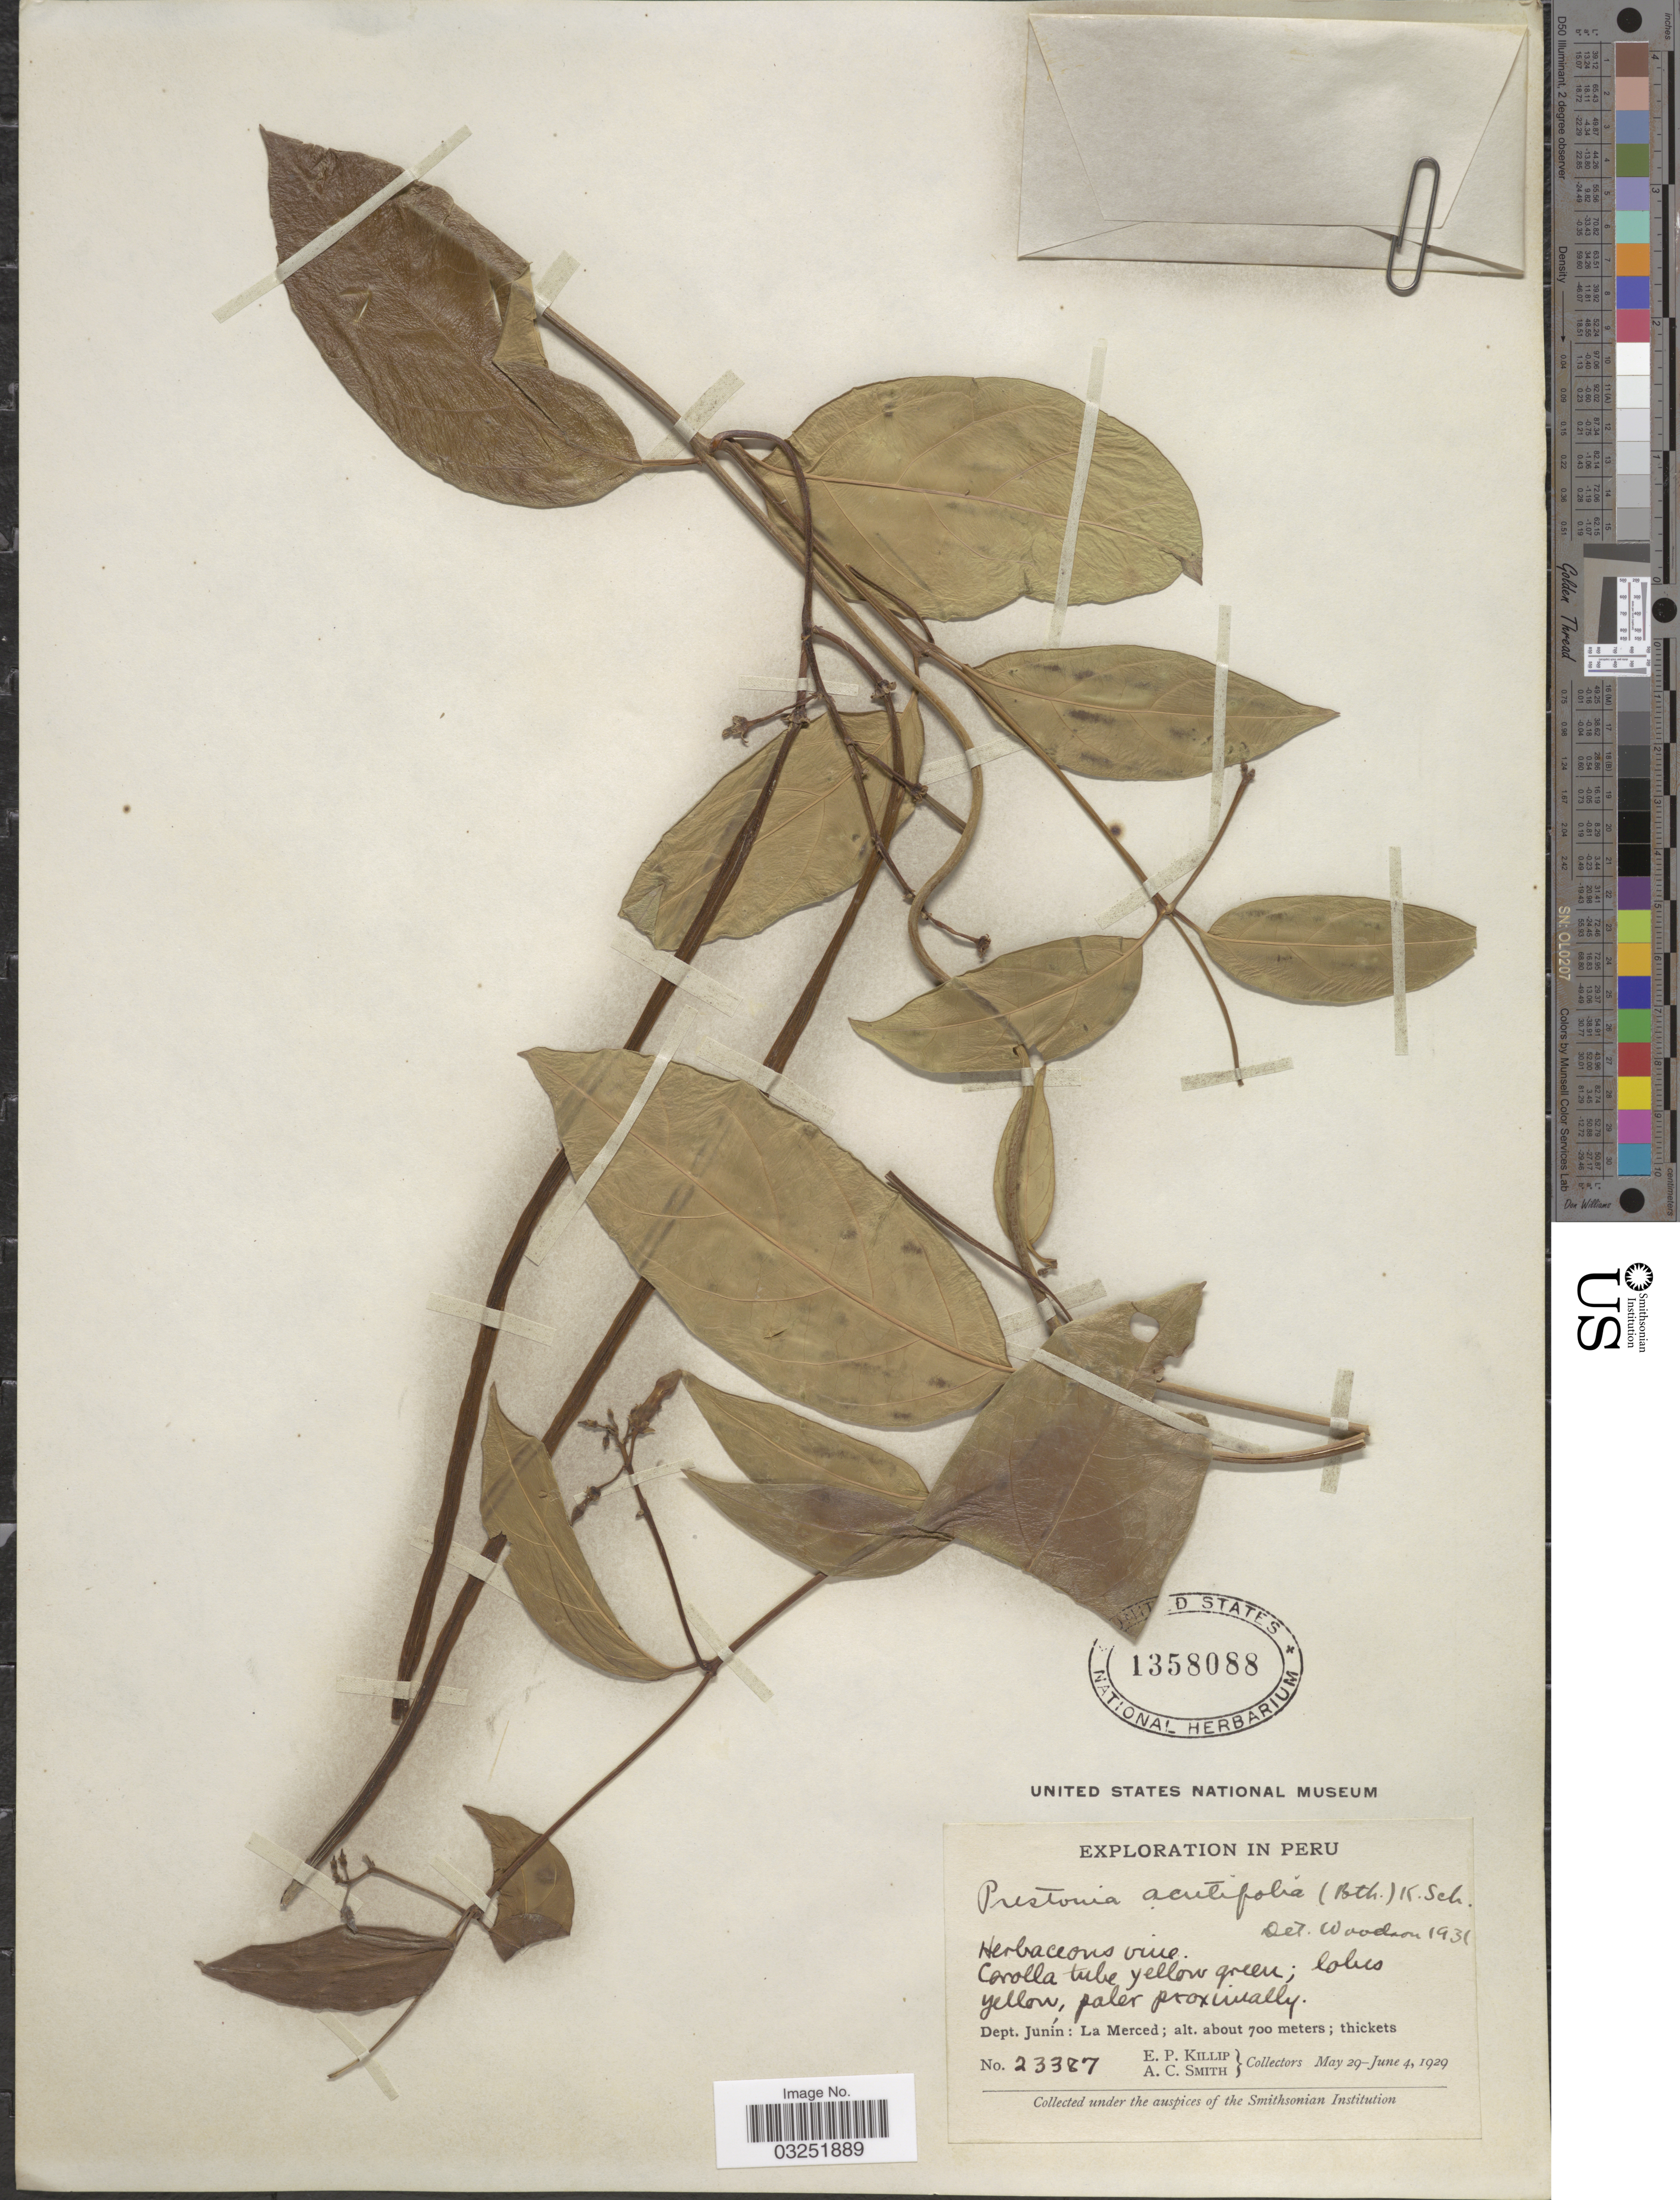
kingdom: Plantae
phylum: Tracheophyta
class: Magnoliopsida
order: Gentianales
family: Apocynaceae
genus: Prestonia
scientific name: Prestonia acutifolia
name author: (Benth. & Müll. Arg.) K. Schum.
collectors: E. P. Killip & A. C. Smith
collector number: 23387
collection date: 1929-05-29/1929-06-04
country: Peru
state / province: Junín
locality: Dept. Junín: La Merced.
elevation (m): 700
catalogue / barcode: US 1358088